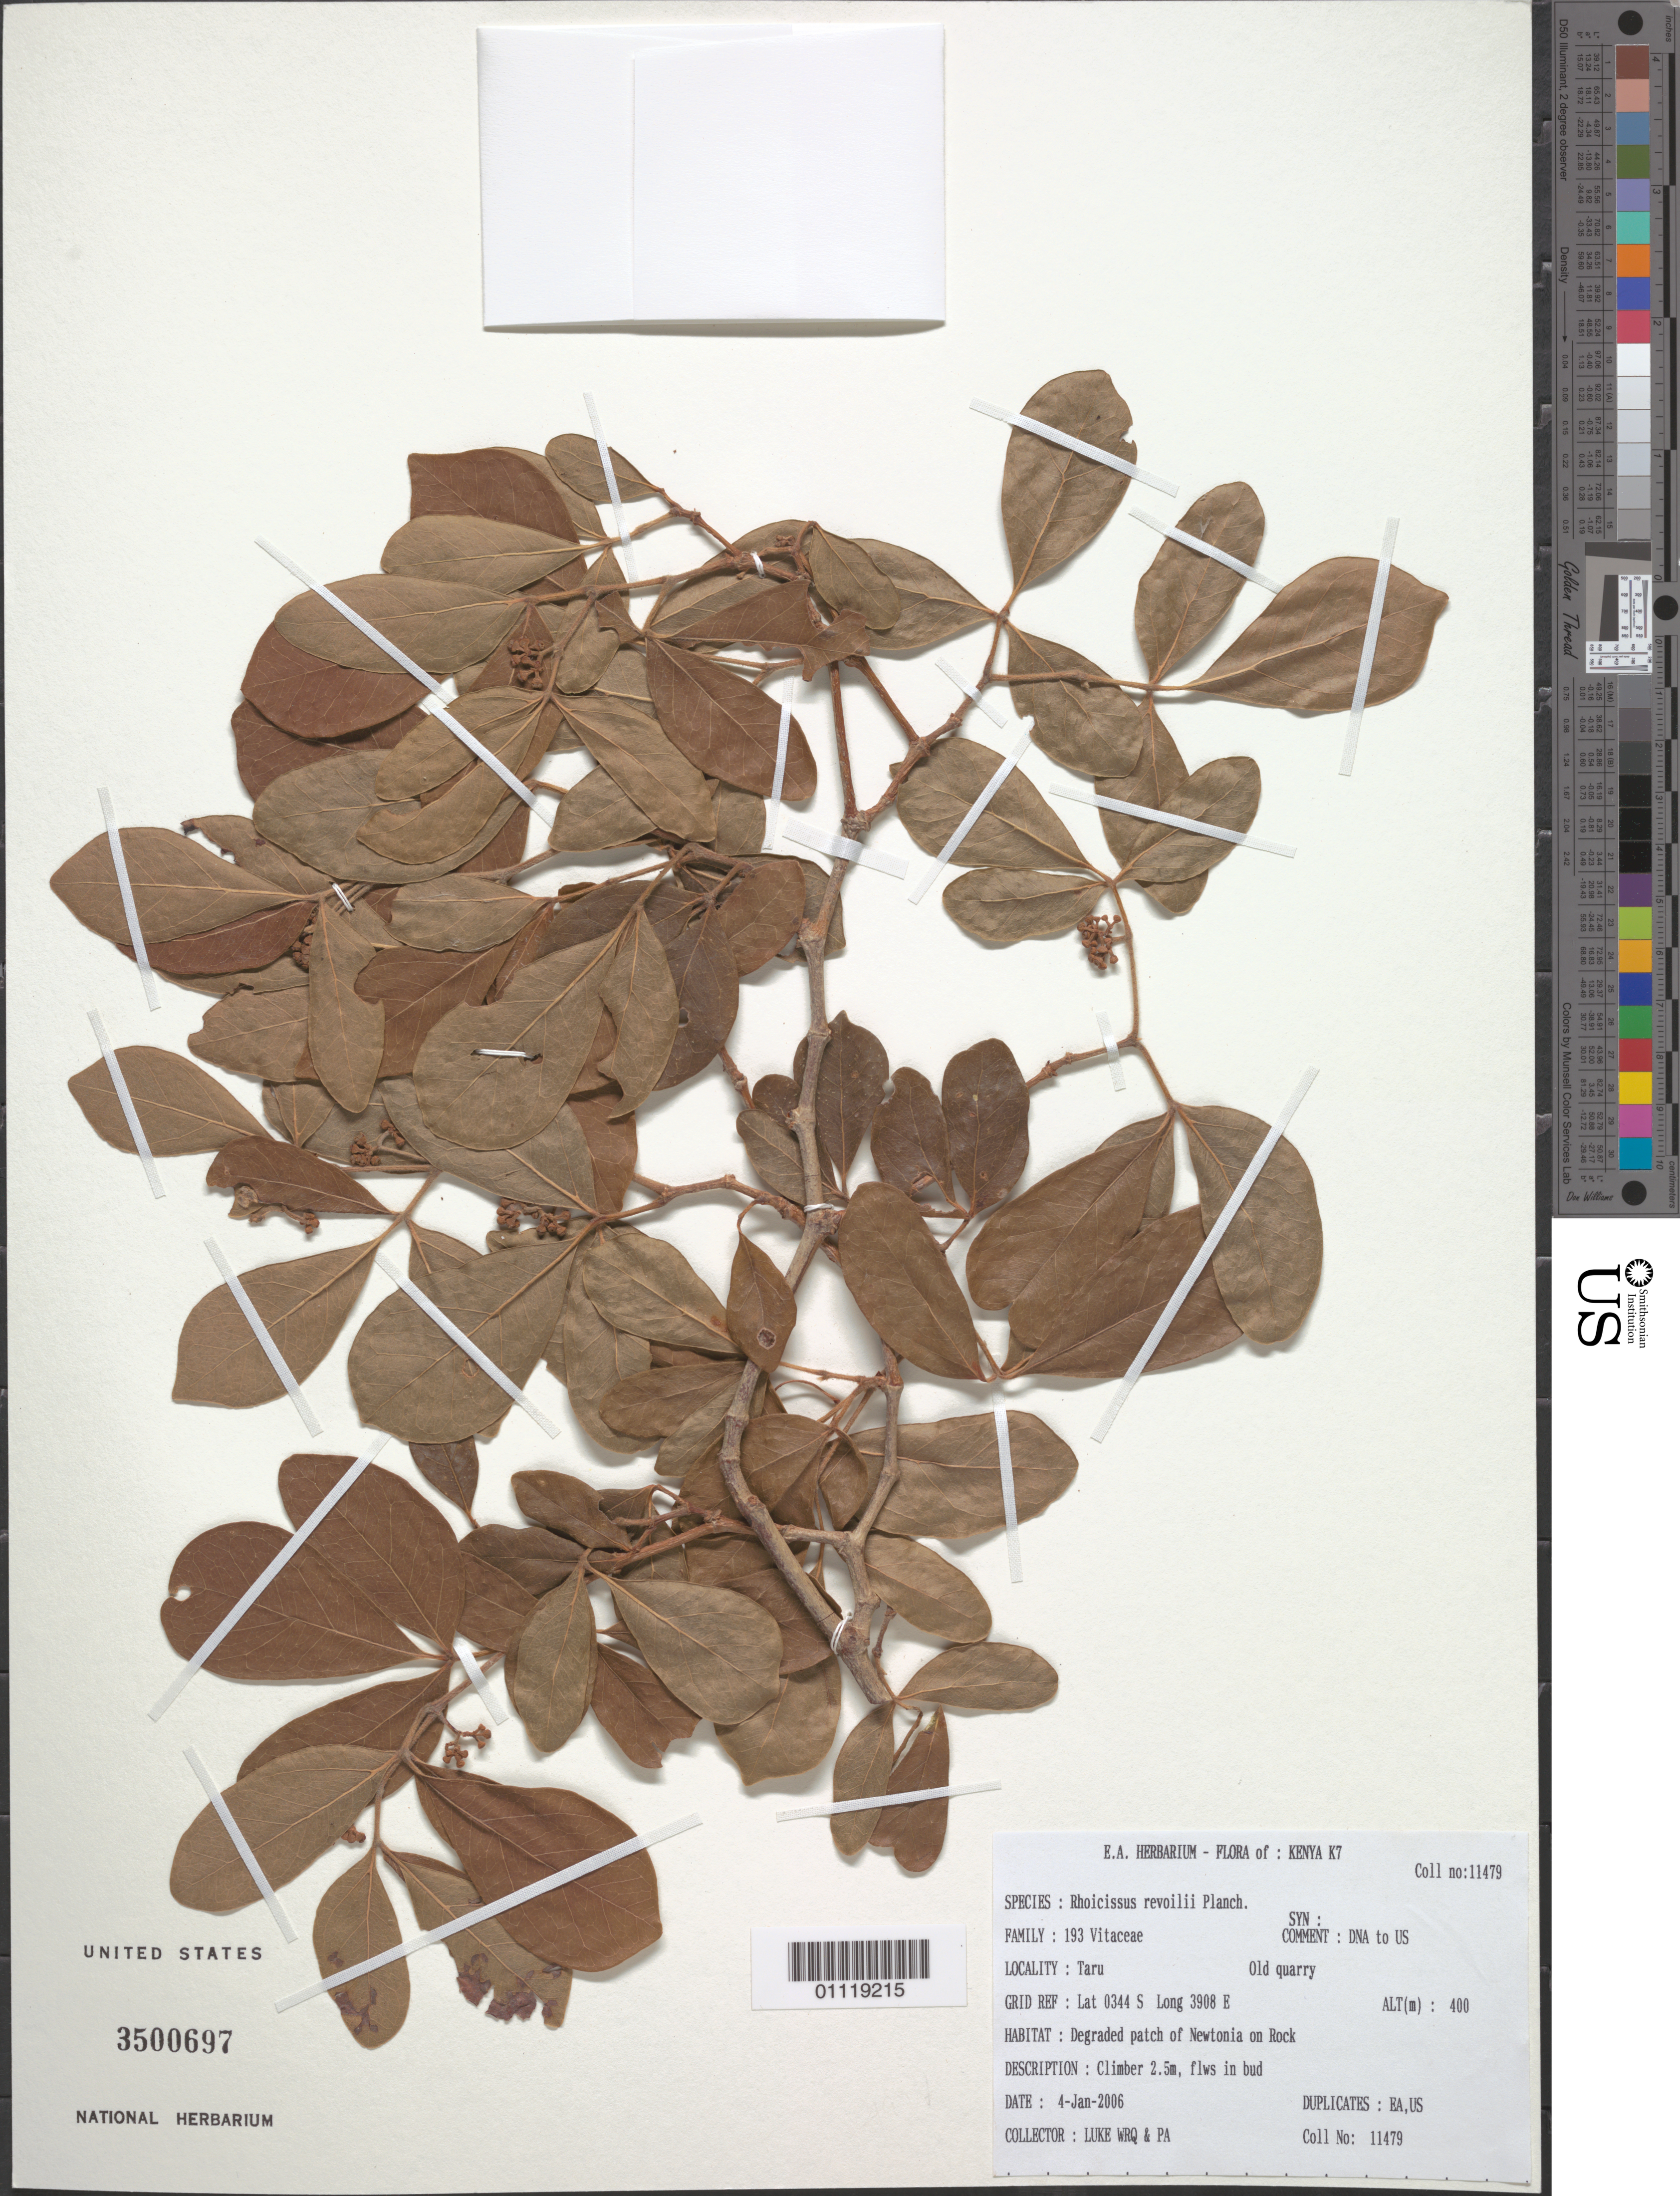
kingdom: Plantae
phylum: Tracheophyta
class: Magnoliopsida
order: Vitales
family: Vitaceae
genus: Rhoicissus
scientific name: Rhoicissus revoilii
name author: Planch.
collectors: Q. Luke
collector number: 11479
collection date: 2006-01-04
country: Kenya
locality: Taru. Old quarry.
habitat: Degraded patch of Newtonia on rock, climber.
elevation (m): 400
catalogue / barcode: US 3500697